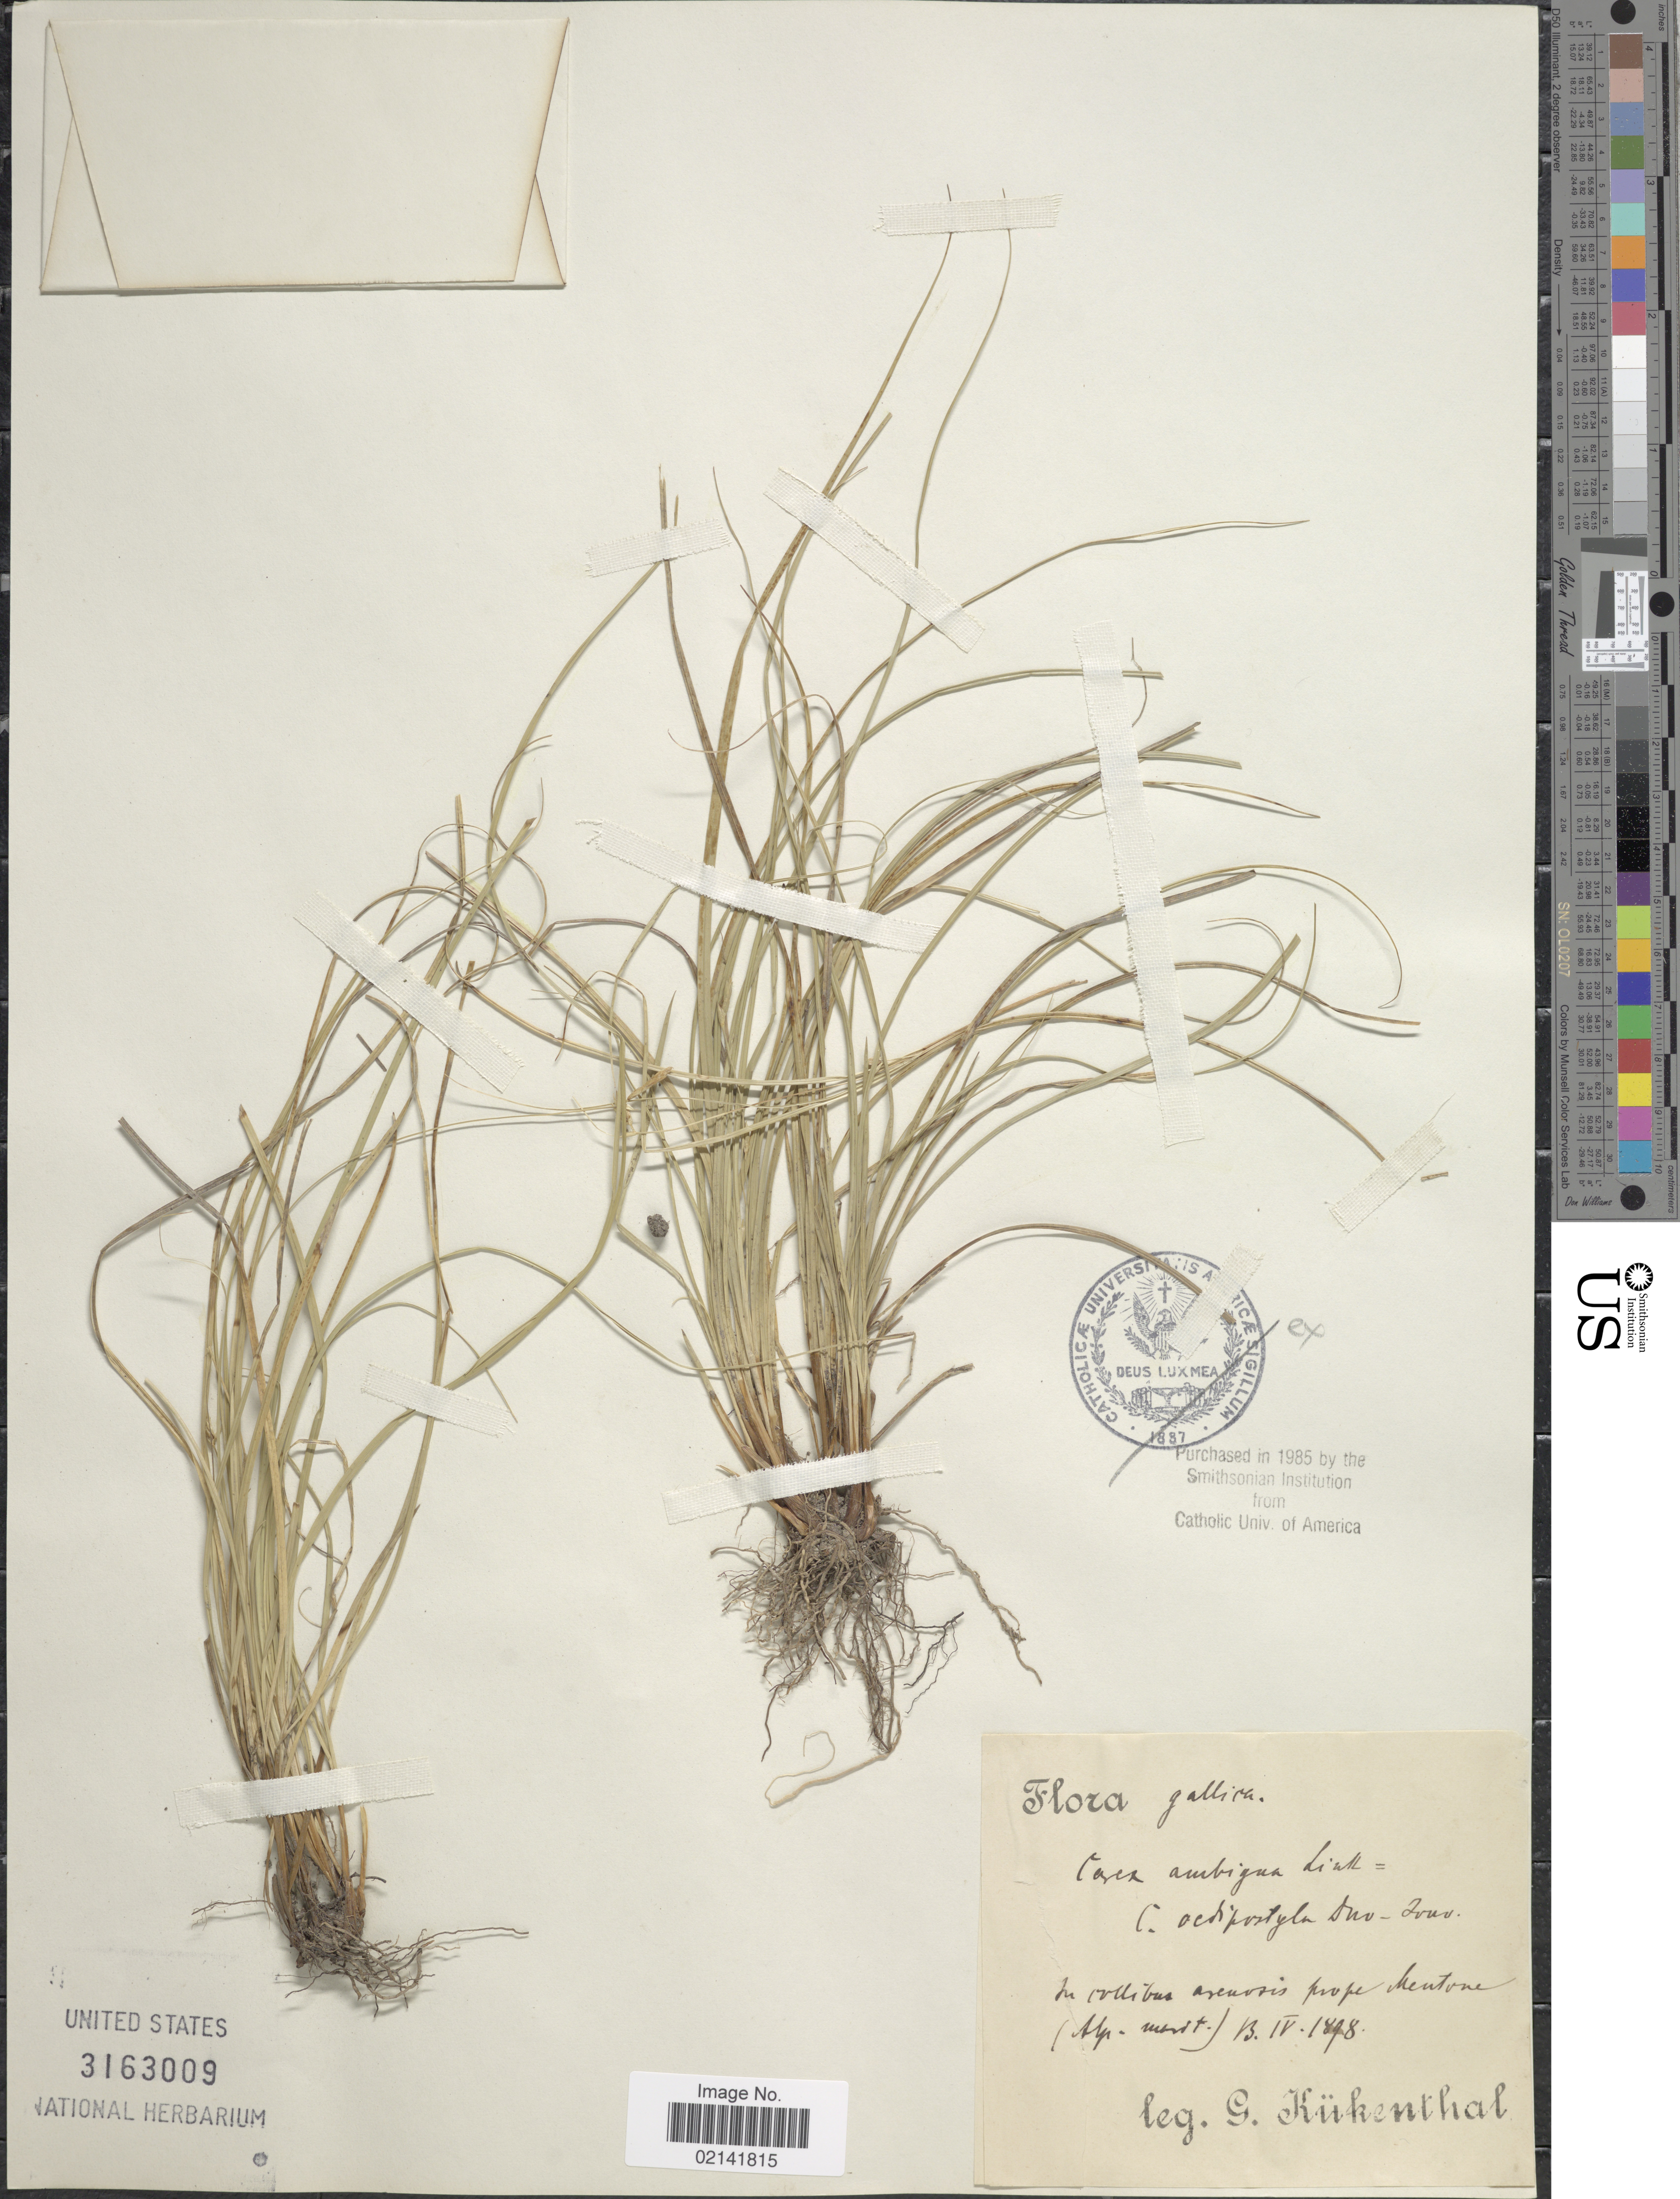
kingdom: Plantae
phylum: Tracheophyta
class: Liliopsida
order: Poales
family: Cyperaceae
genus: Carex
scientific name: Carex oedipostyla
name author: Duval-Jouve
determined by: Strong, Mark T., (BOT), Smithsonian Institution - National Museum of Natural History (UNITED STATES)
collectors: G. Kükenthal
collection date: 1898-04-13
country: France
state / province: Provence-Alpes-Côte d'Azur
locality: Gallica. In rovibus ascoutis prope Mentone (Alp-Marit.) [interpreted]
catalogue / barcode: US 3163009